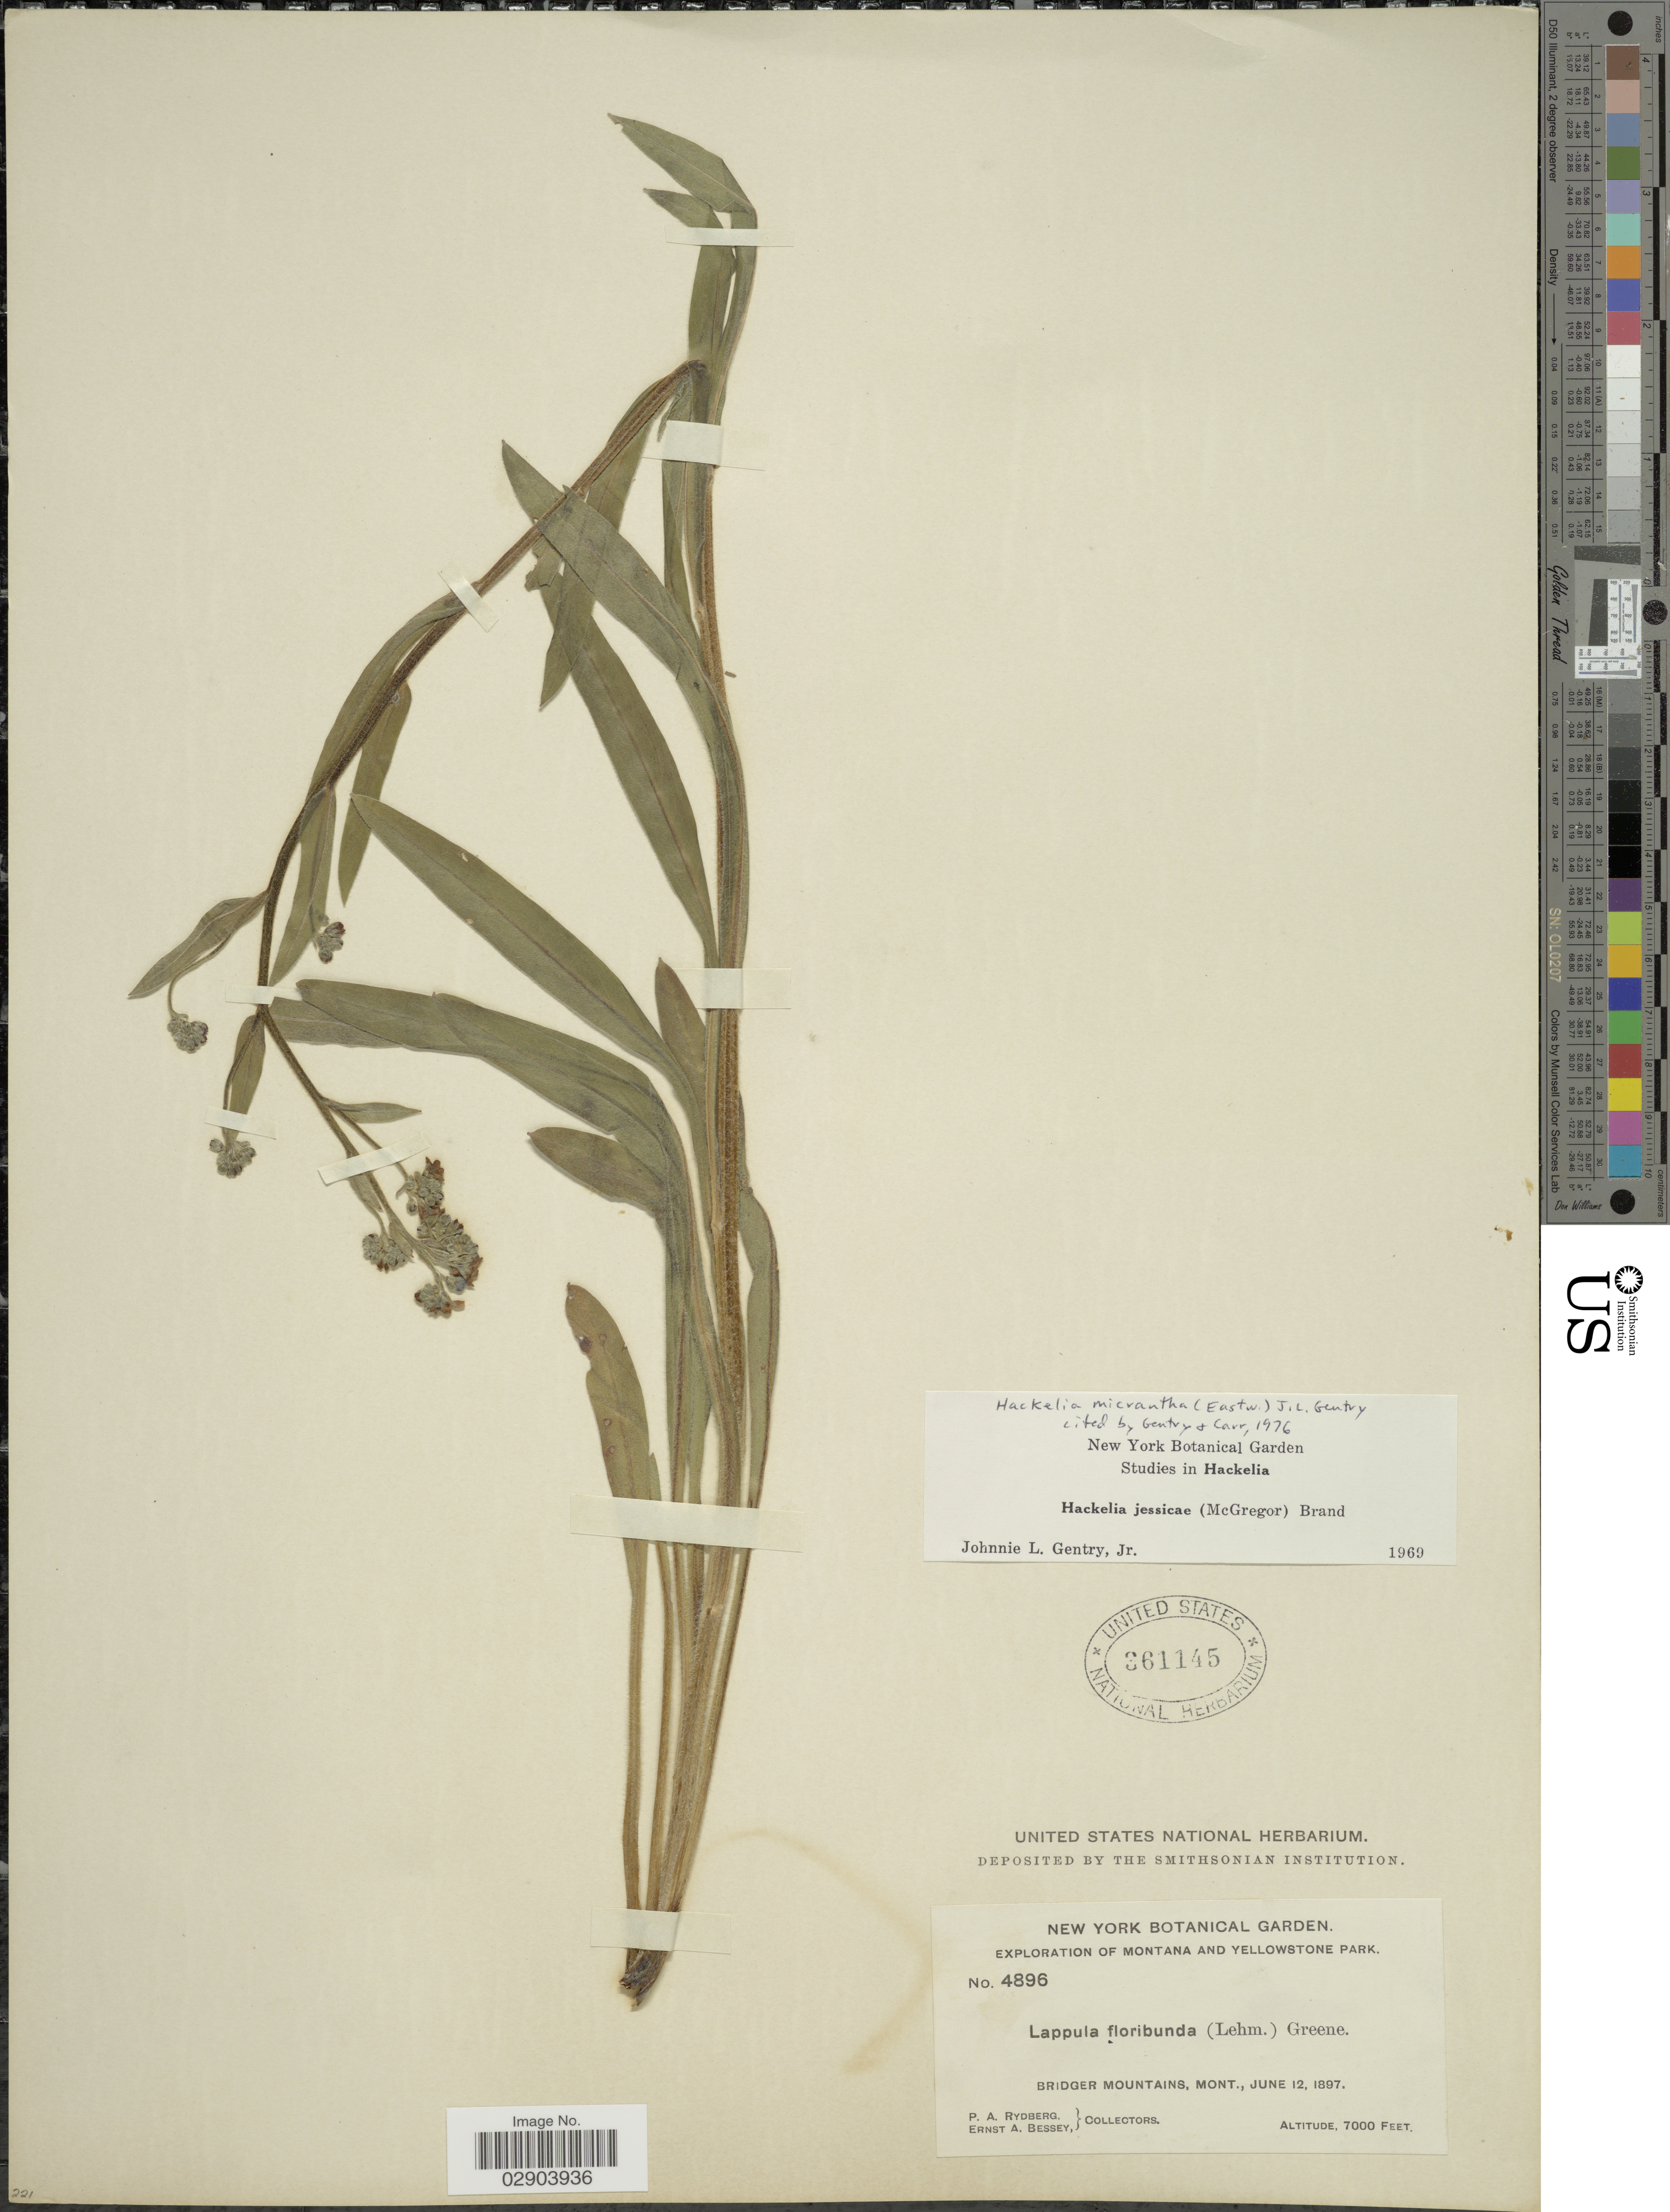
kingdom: Plantae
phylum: Tracheophyta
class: Magnoliopsida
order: Boraginales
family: Boraginaceae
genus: Hackelia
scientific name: Hackelia micrantha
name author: (Eastw.) J.L. Gentry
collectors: P. A. Rydberg & E. A. Bessey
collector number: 4896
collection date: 1897-06-12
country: United States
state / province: Montana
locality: Montana and Yellowstone Park, Bridger Mountains, Mont.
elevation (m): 2134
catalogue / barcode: US 361145